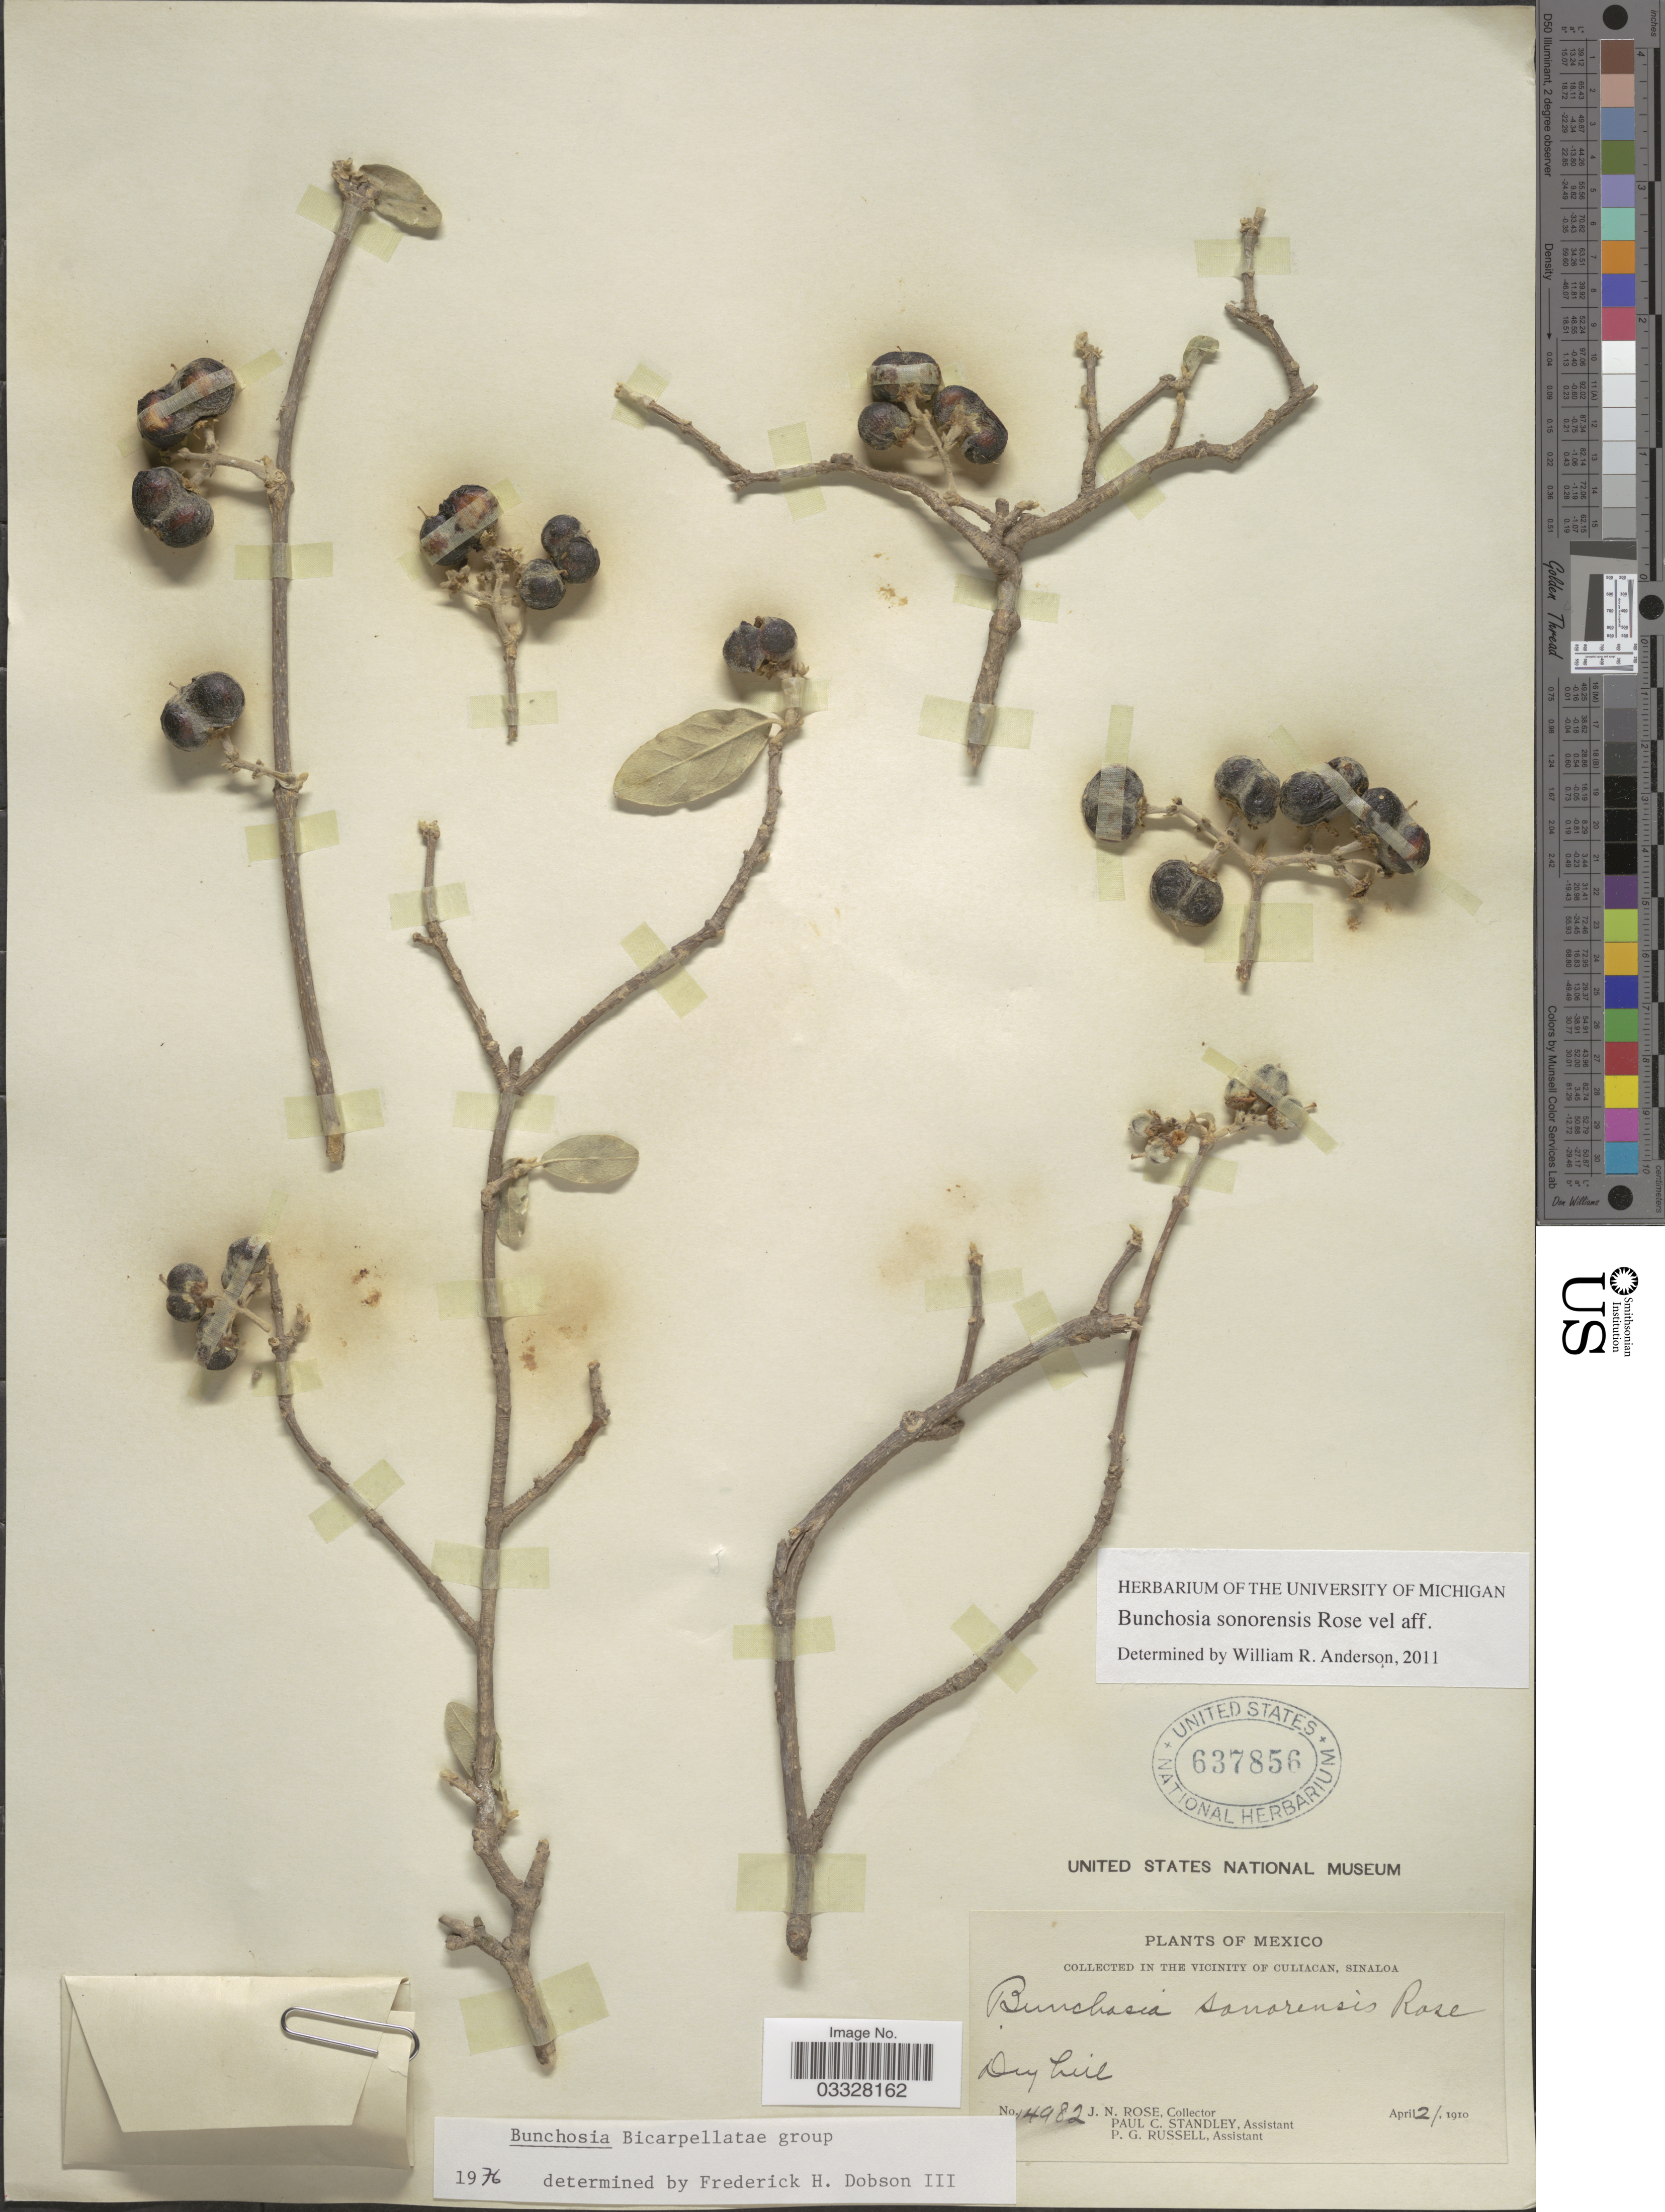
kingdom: Plantae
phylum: Tracheophyta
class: Magnoliopsida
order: Malpighiales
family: Malpighiaceae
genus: Bunchosia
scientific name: Bunchosia sonorensis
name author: Rose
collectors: J. N. Rose, P. C. Standley & P. G. Russell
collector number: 14982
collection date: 1910-04-21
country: Mexico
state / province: Sinaloa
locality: The vicinity of Culiacan.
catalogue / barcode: US 637856